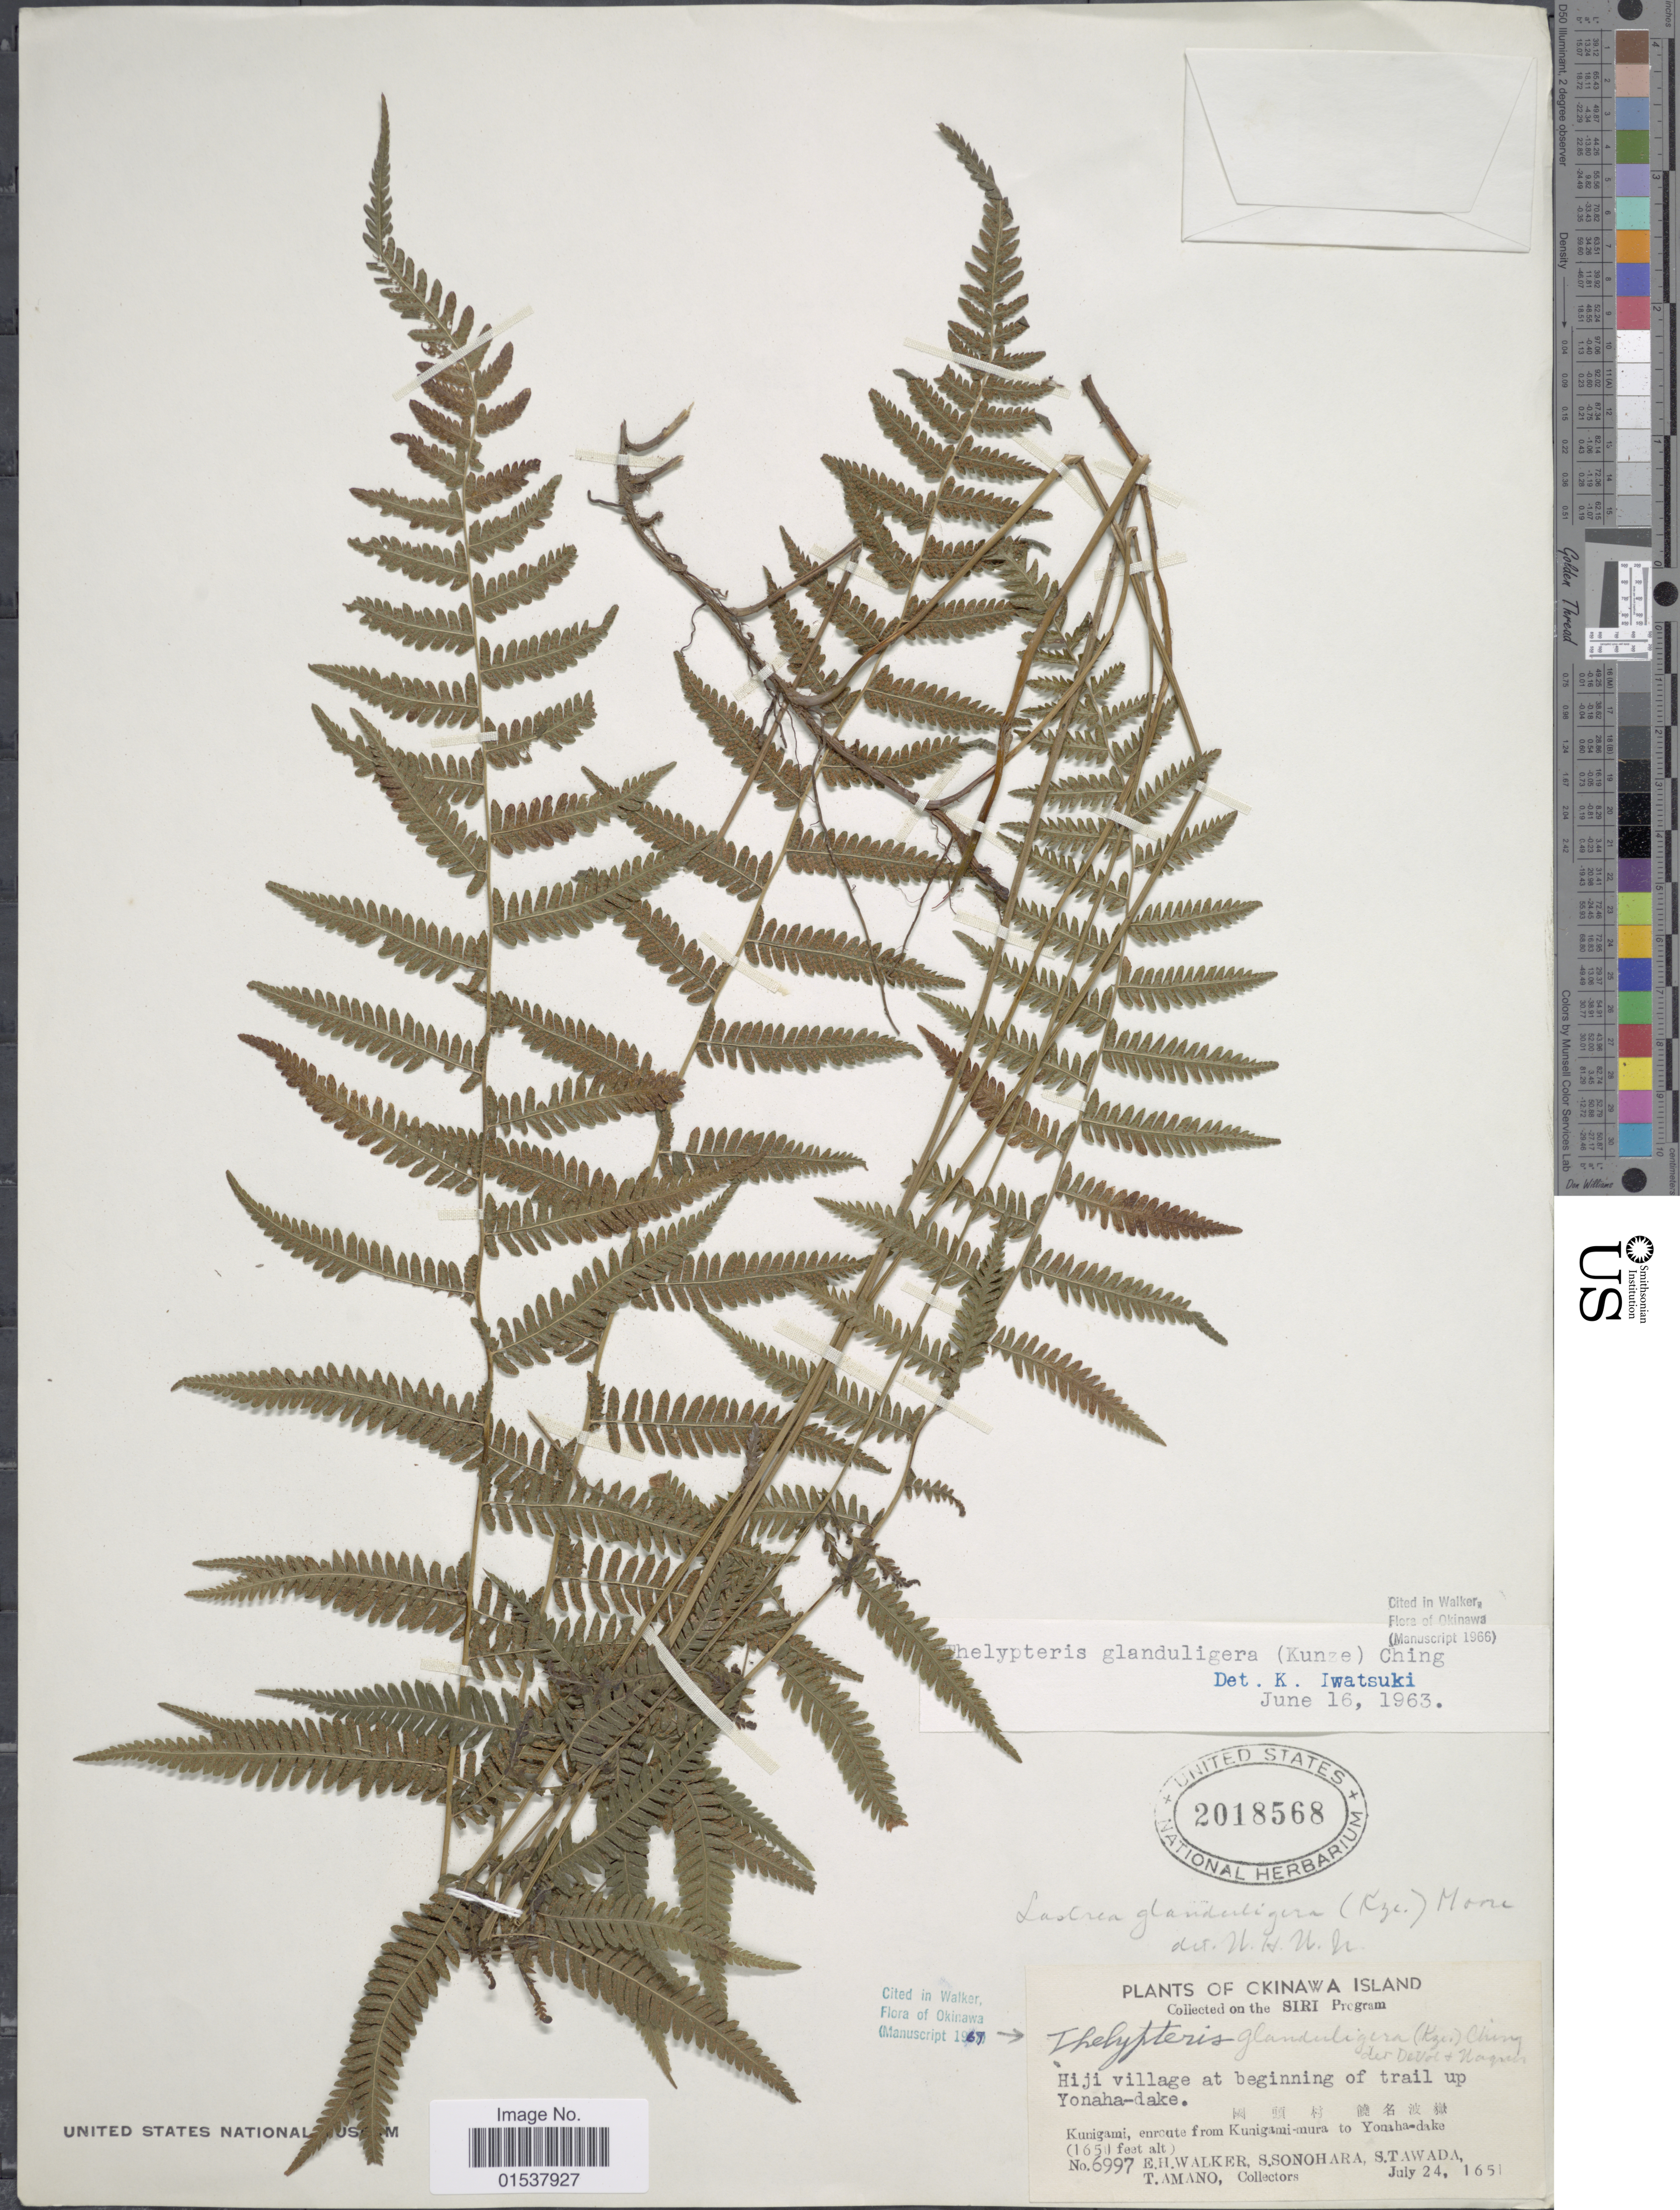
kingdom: Plantae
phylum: Tracheophyta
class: Polypodiopsida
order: Polypodiales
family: Thelypteridaceae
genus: Parathelypteris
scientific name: Parathelypteris glanduligera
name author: (Kunze) Ching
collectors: E. H. Walker, S. Sonohara, S. Tawada & T. Amano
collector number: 6997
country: Japan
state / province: Okinawa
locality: Okinawa Island, Hiji village at beginning of trail up Yonaha-dake, Kunigami, enroute from Kunigami-mura to Yonaha-dake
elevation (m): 503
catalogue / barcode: US 2018568